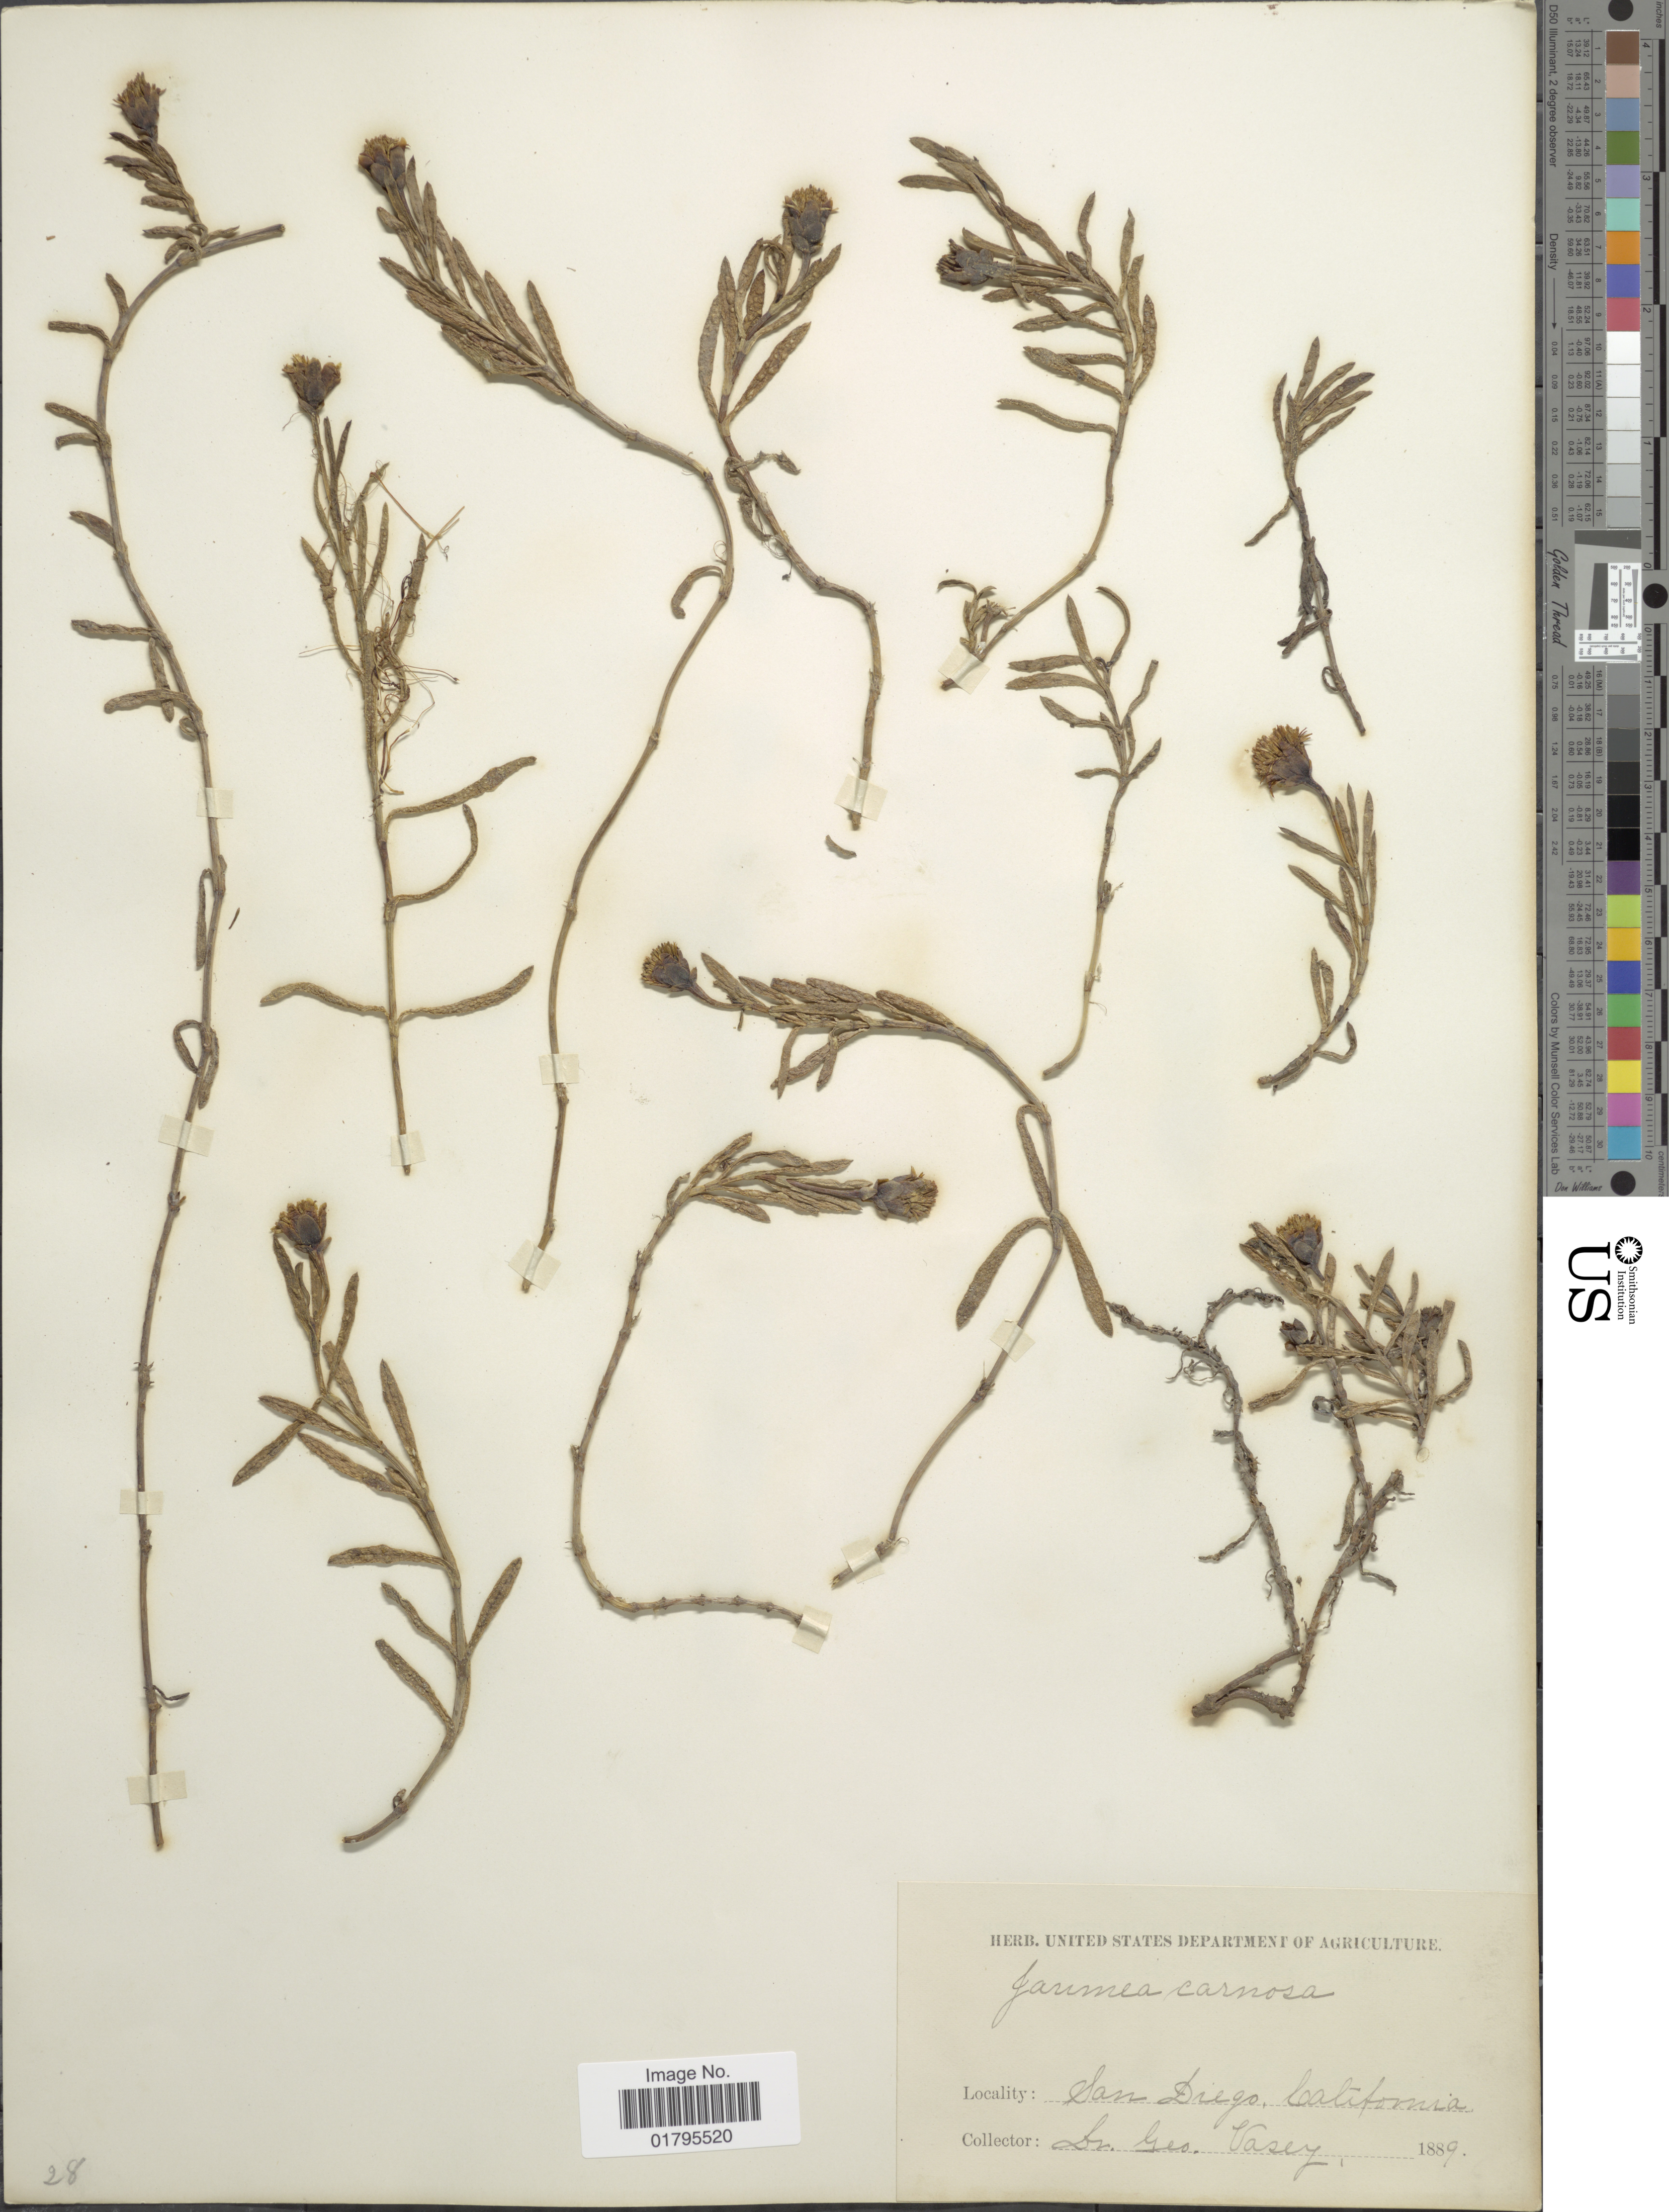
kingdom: Plantae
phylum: Tracheophyta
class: Magnoliopsida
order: Asterales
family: Asteraceae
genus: Jaumea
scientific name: Jaumea carnosa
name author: (Less.) A. Gray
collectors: G. Vasey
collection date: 1889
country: United States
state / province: California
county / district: San Diego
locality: San Diego, California